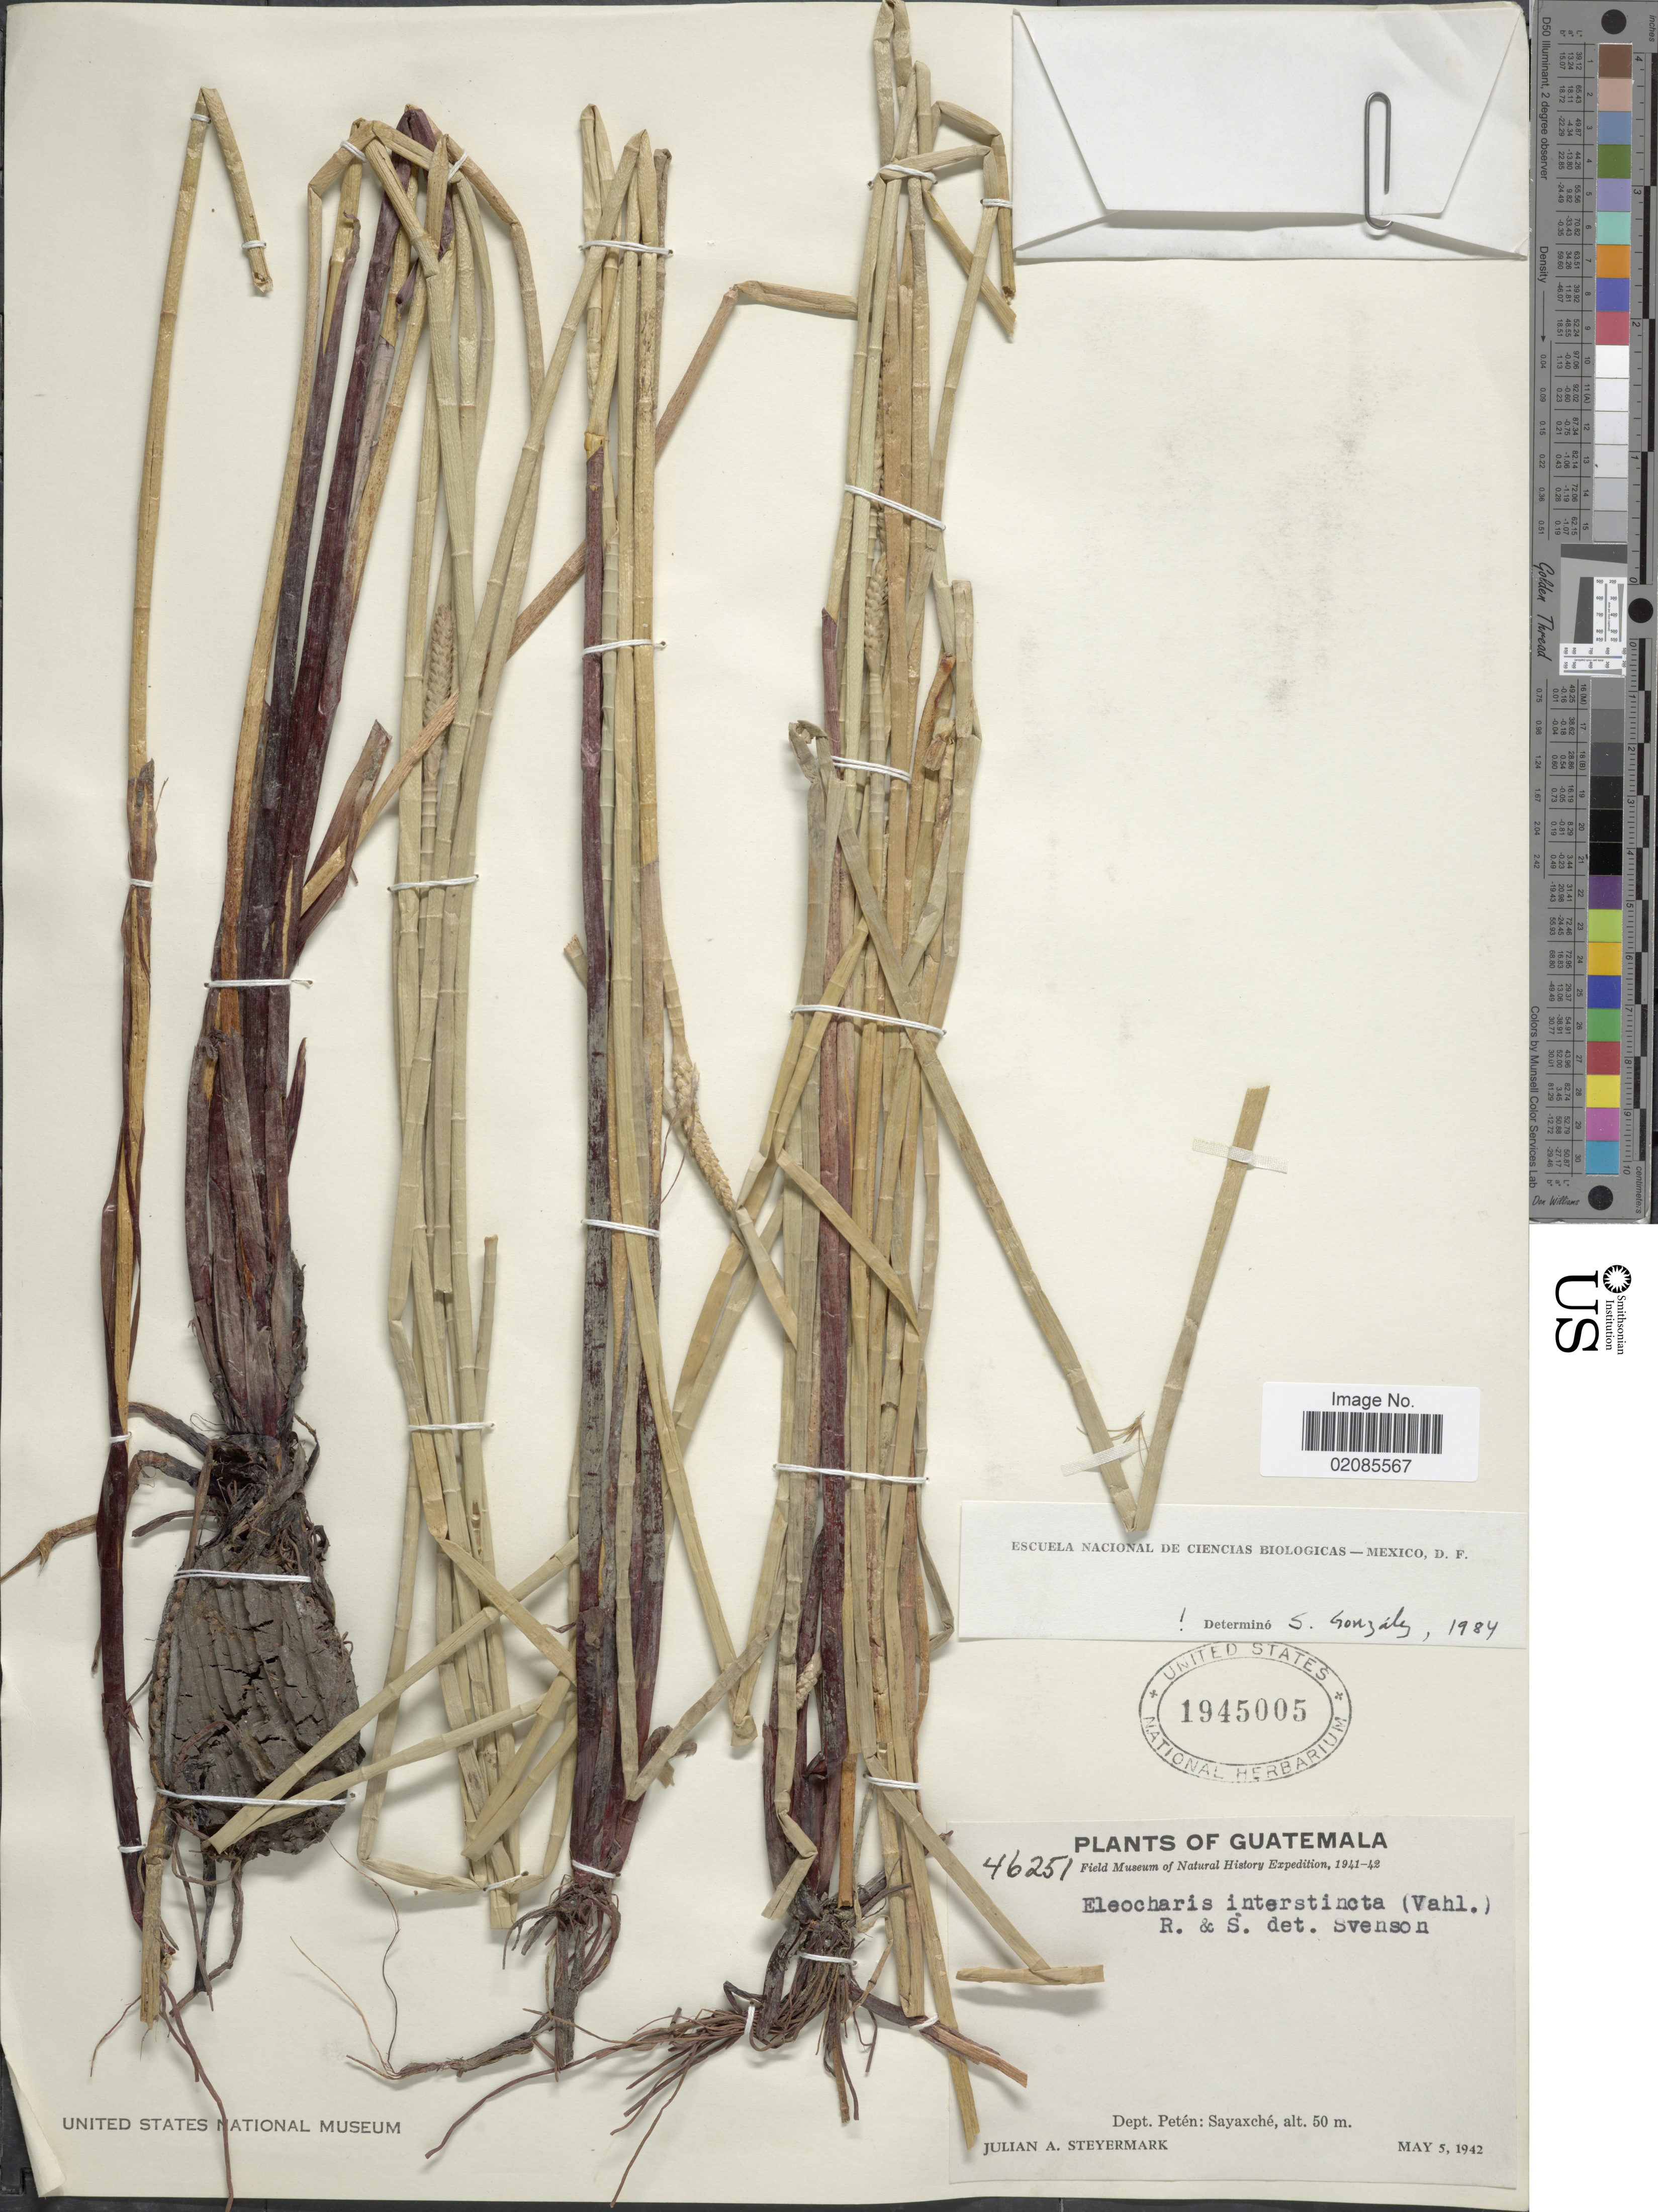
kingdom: Plantae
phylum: Tracheophyta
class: Liliopsida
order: Poales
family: Cyperaceae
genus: Eleocharis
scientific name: Eleocharis interstincta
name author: (Vahl) Roem. & Schult.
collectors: J. Steyermark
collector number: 46251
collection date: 1942-05-05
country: Guatemala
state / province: El Petén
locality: Sayaxche.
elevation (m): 50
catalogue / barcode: US 1945005